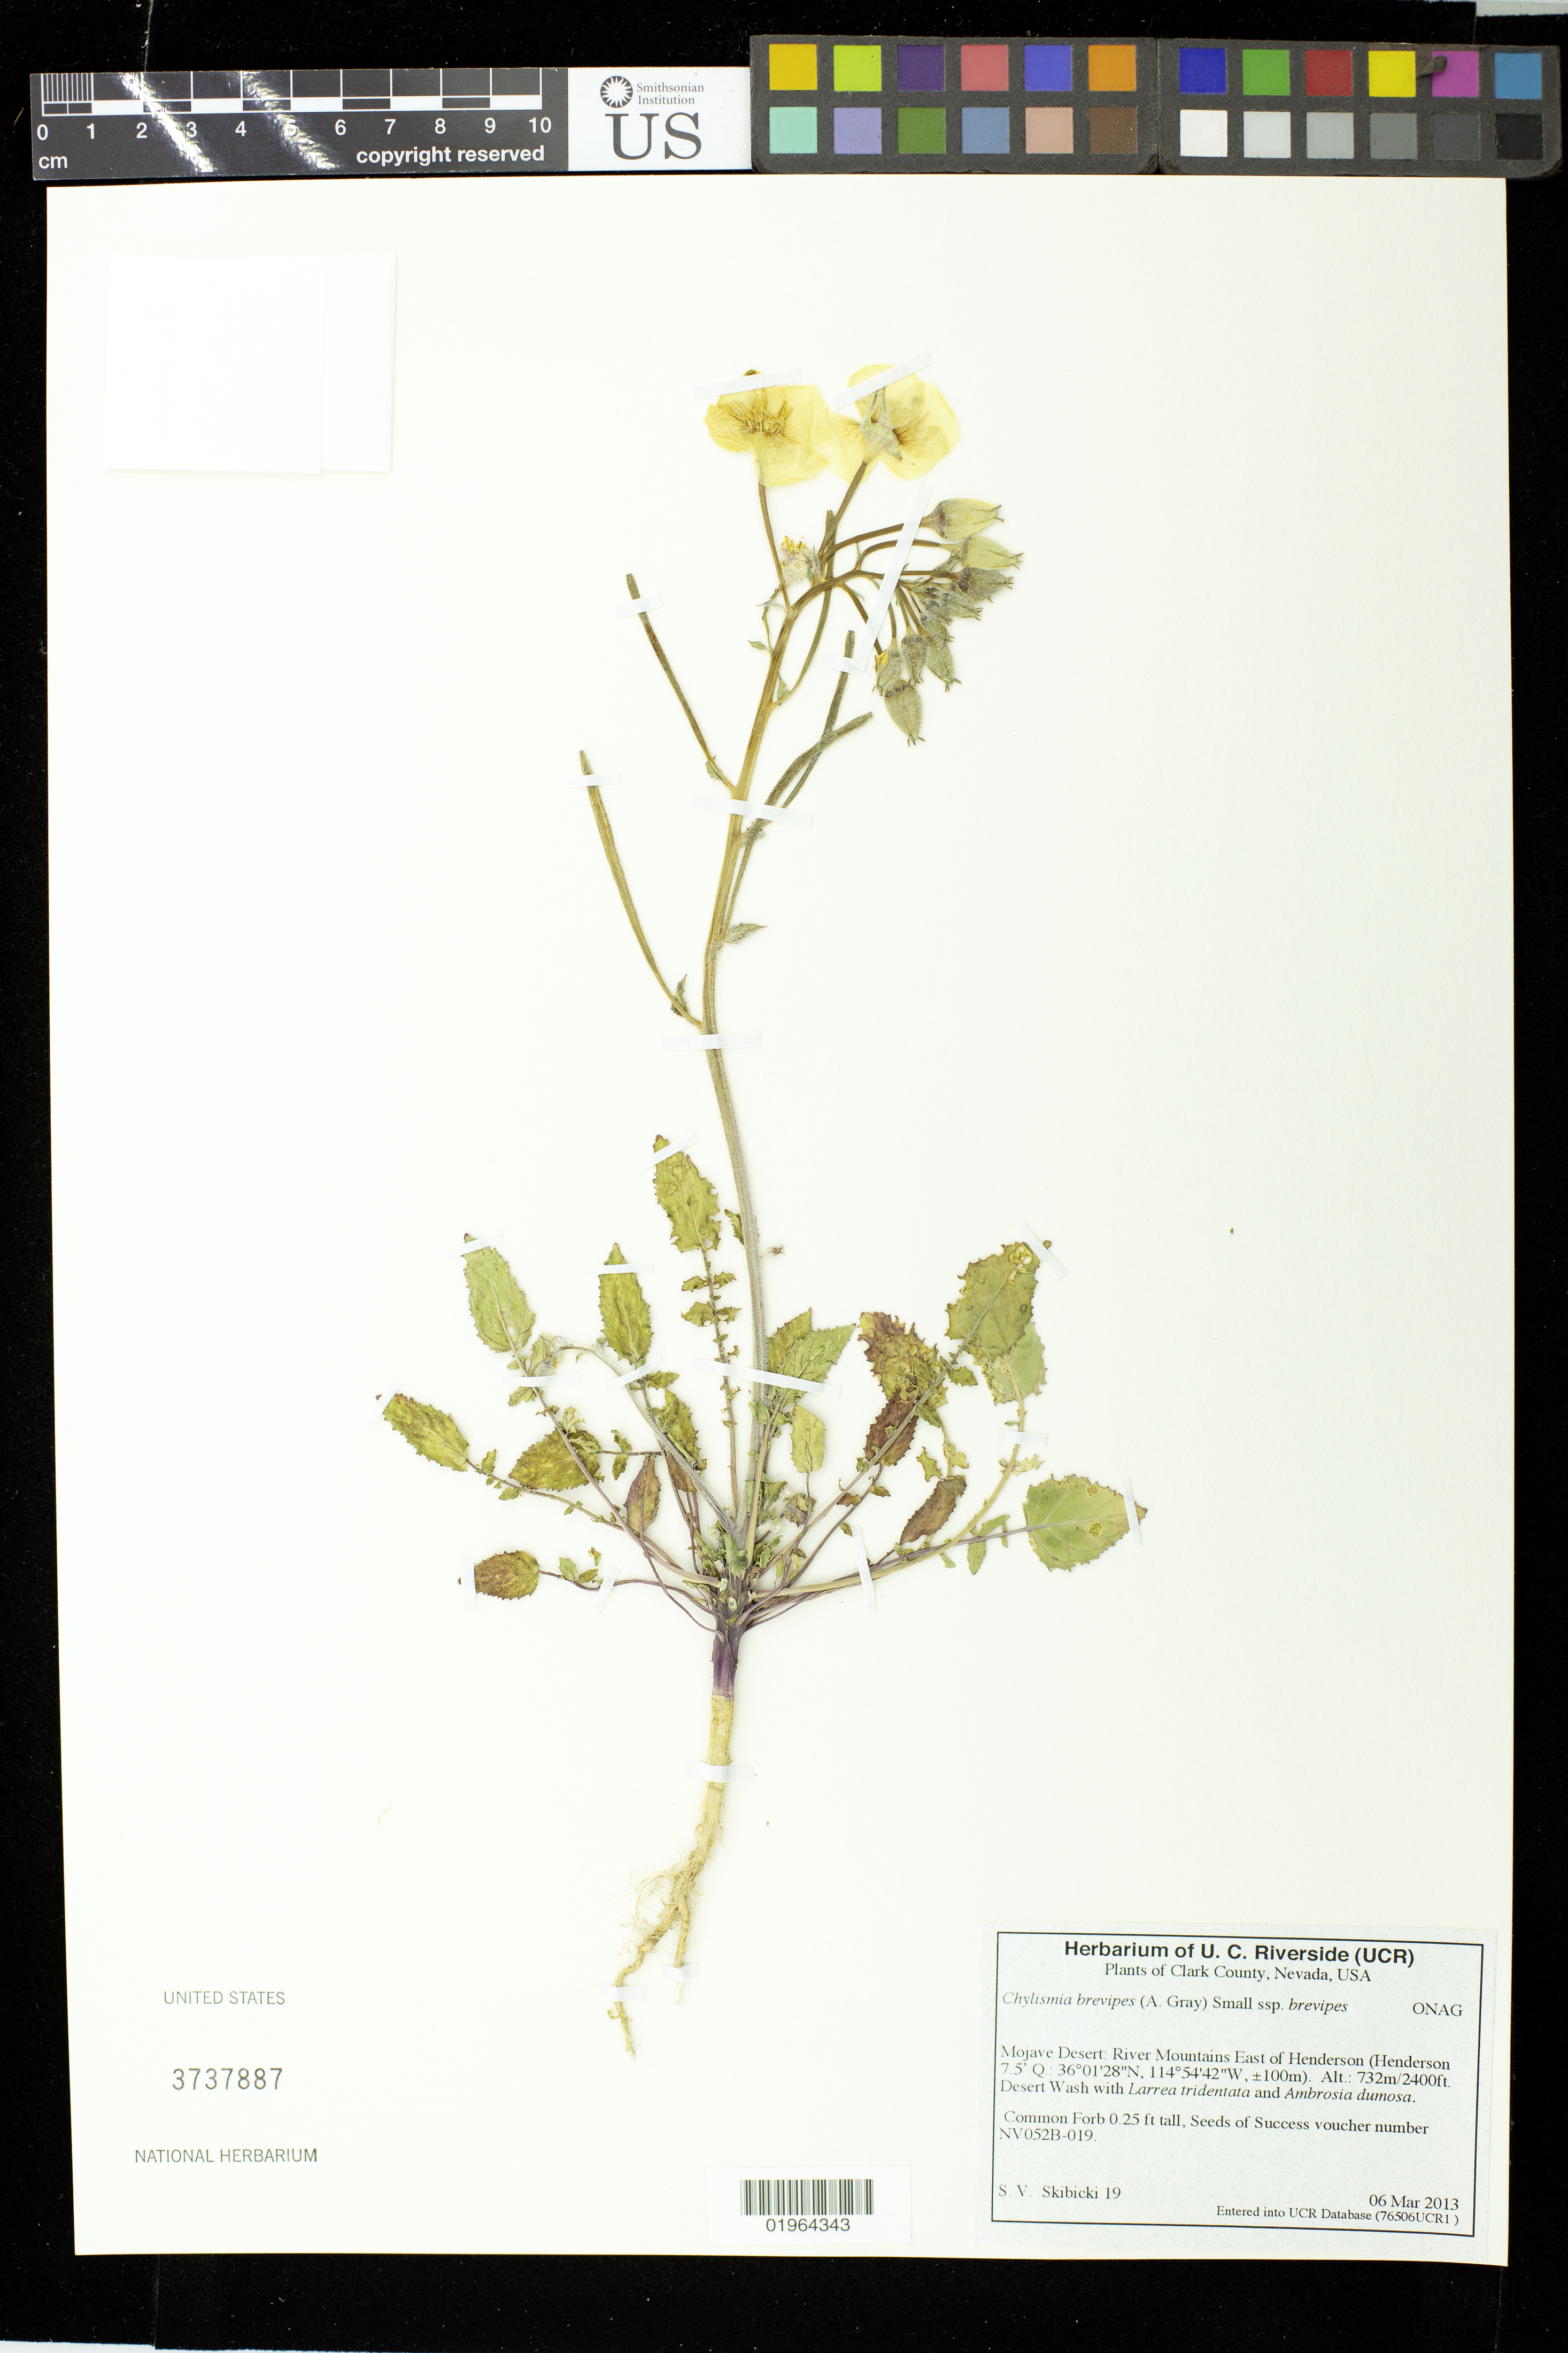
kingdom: Plantae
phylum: Tracheophyta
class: Magnoliopsida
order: Myrtales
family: Onagraceae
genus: Chylismia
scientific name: Chylismia brevipes subsp. brevipes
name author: (A. Gray) Small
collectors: S. Skibicki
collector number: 19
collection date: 2013-03-06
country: United States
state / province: Nevada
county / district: Clark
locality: Mojave Desert, River Mountains, E of Henderson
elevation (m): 732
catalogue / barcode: US 3737887